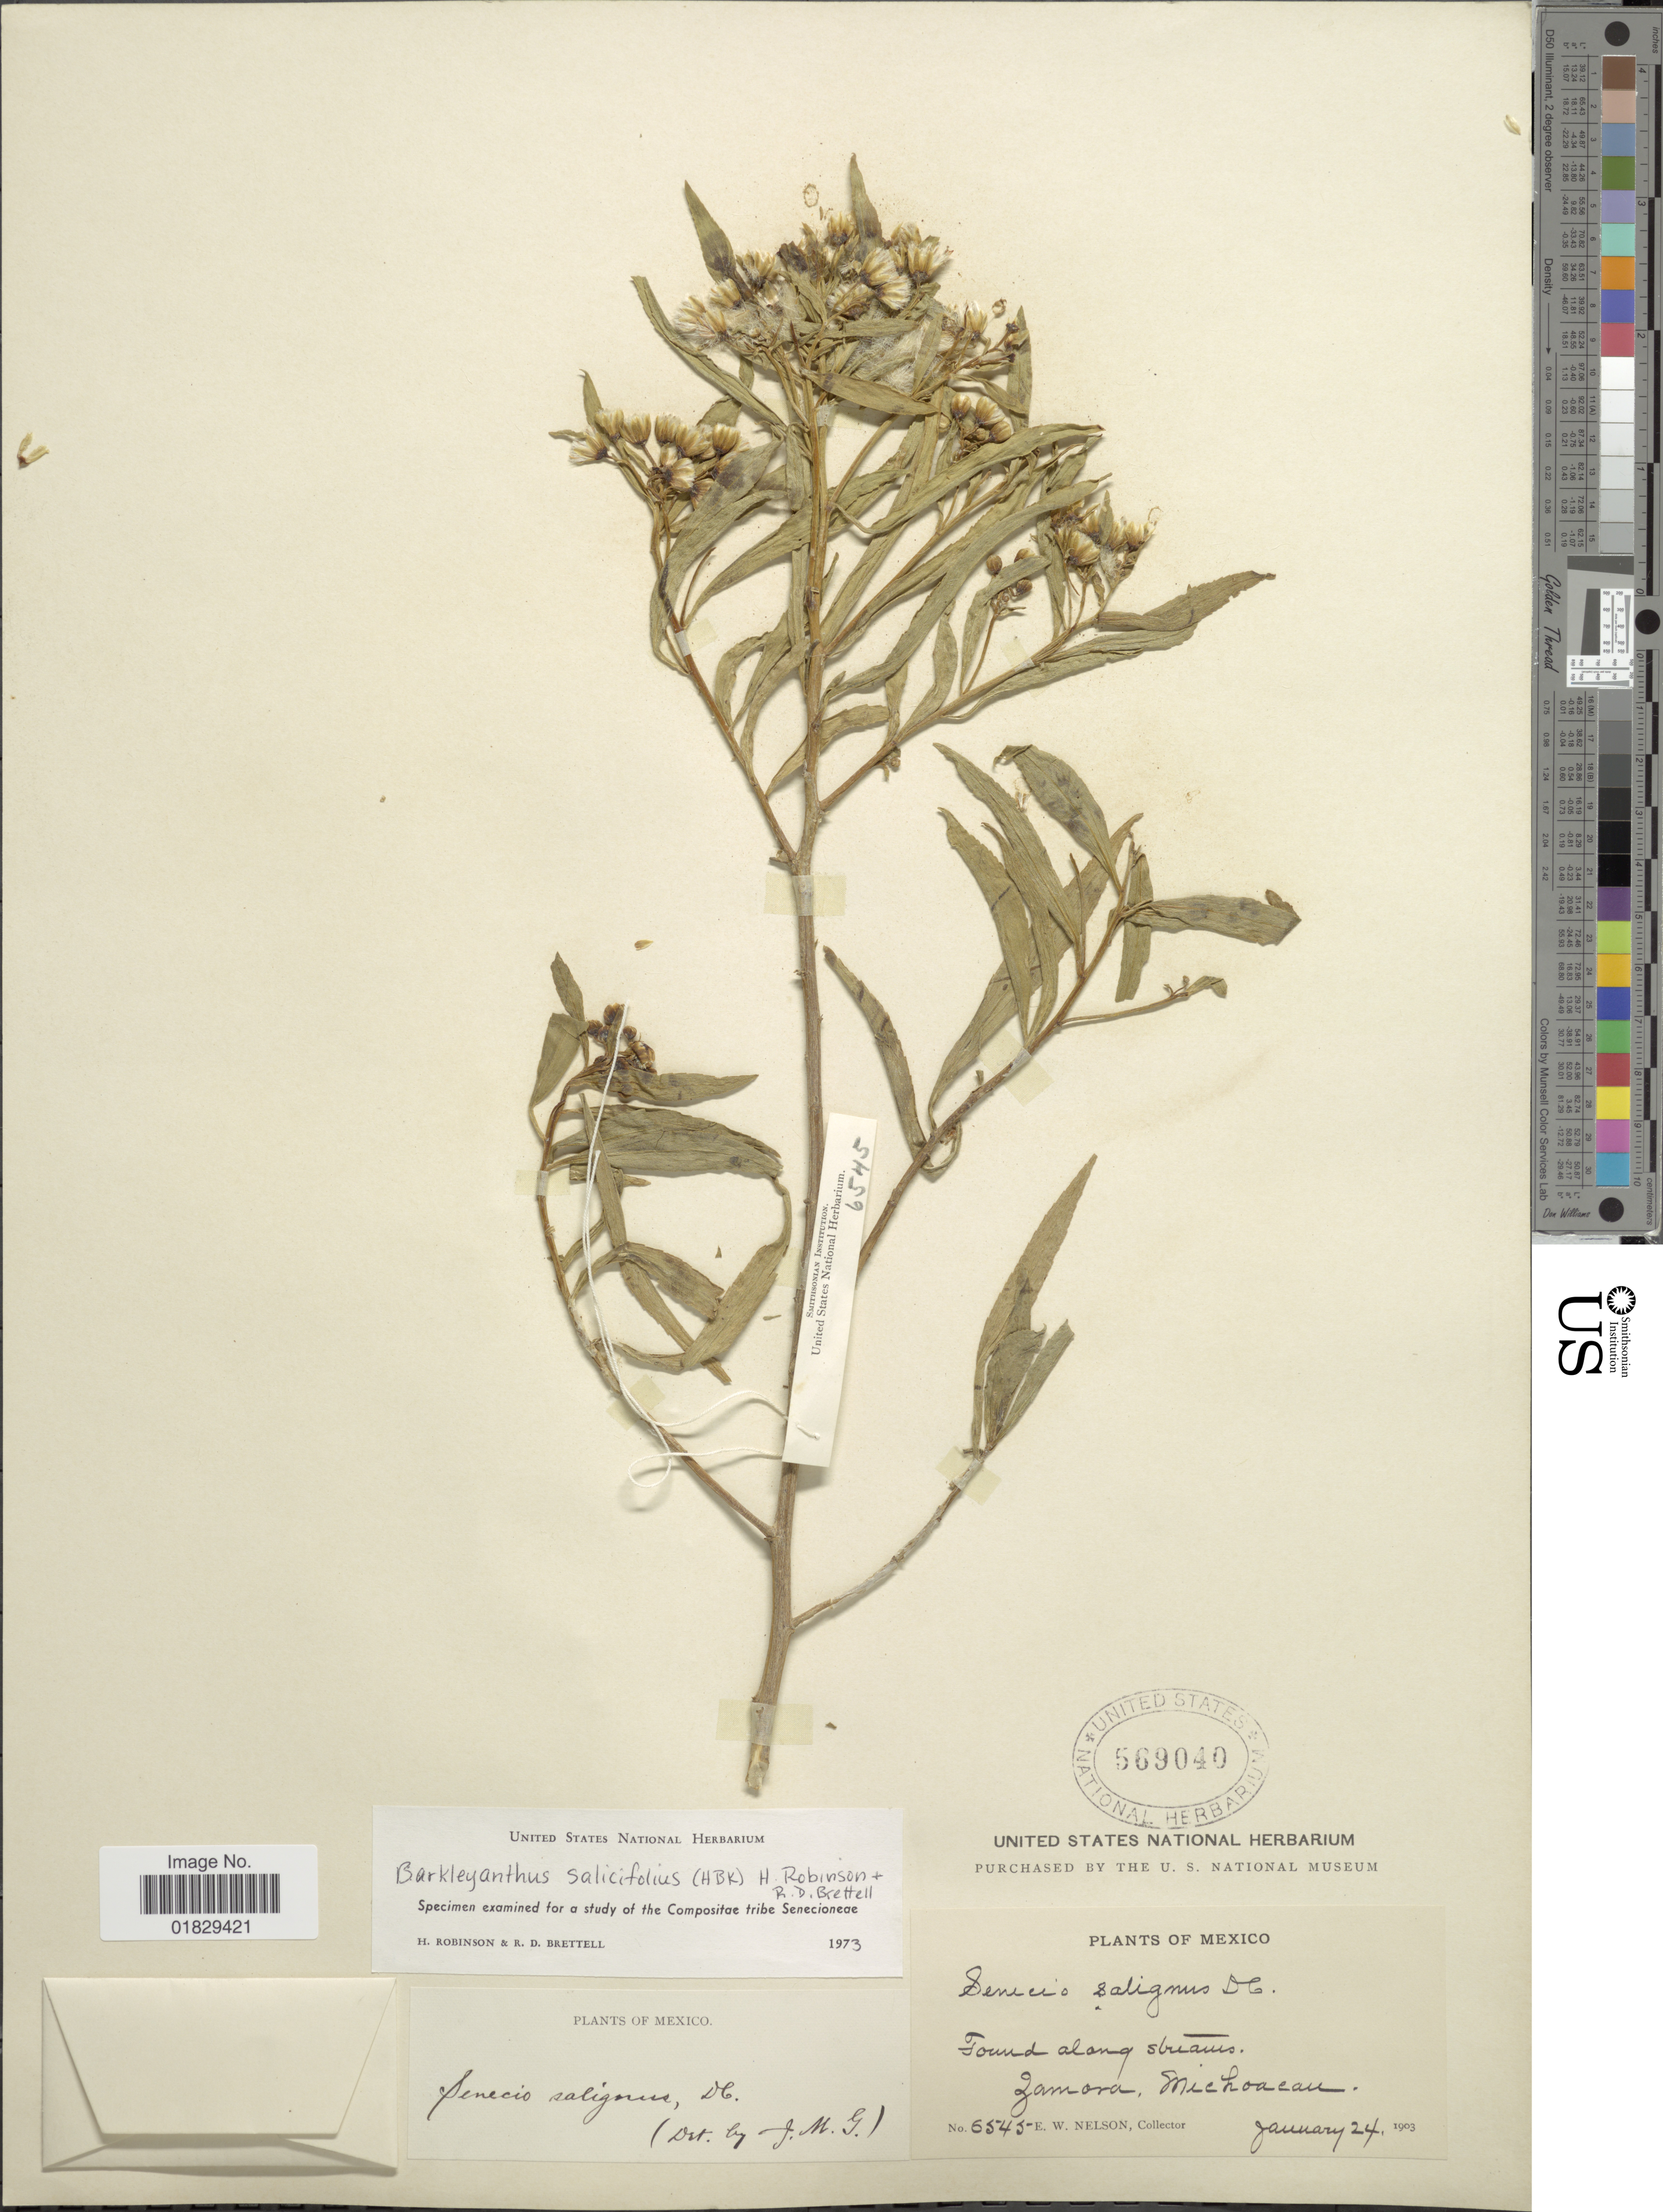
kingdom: Plantae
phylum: Tracheophyta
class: Magnoliopsida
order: Asterales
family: Asteraceae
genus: Barkleyanthus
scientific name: Barkleyanthus salicifolius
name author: (Kunth) H. Rob. & Brettell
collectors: E. W. Nelson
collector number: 6545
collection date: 1903-01-24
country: Mexico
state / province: Michoacán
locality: Found along streams. Zamora, Michoacan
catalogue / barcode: US 569040